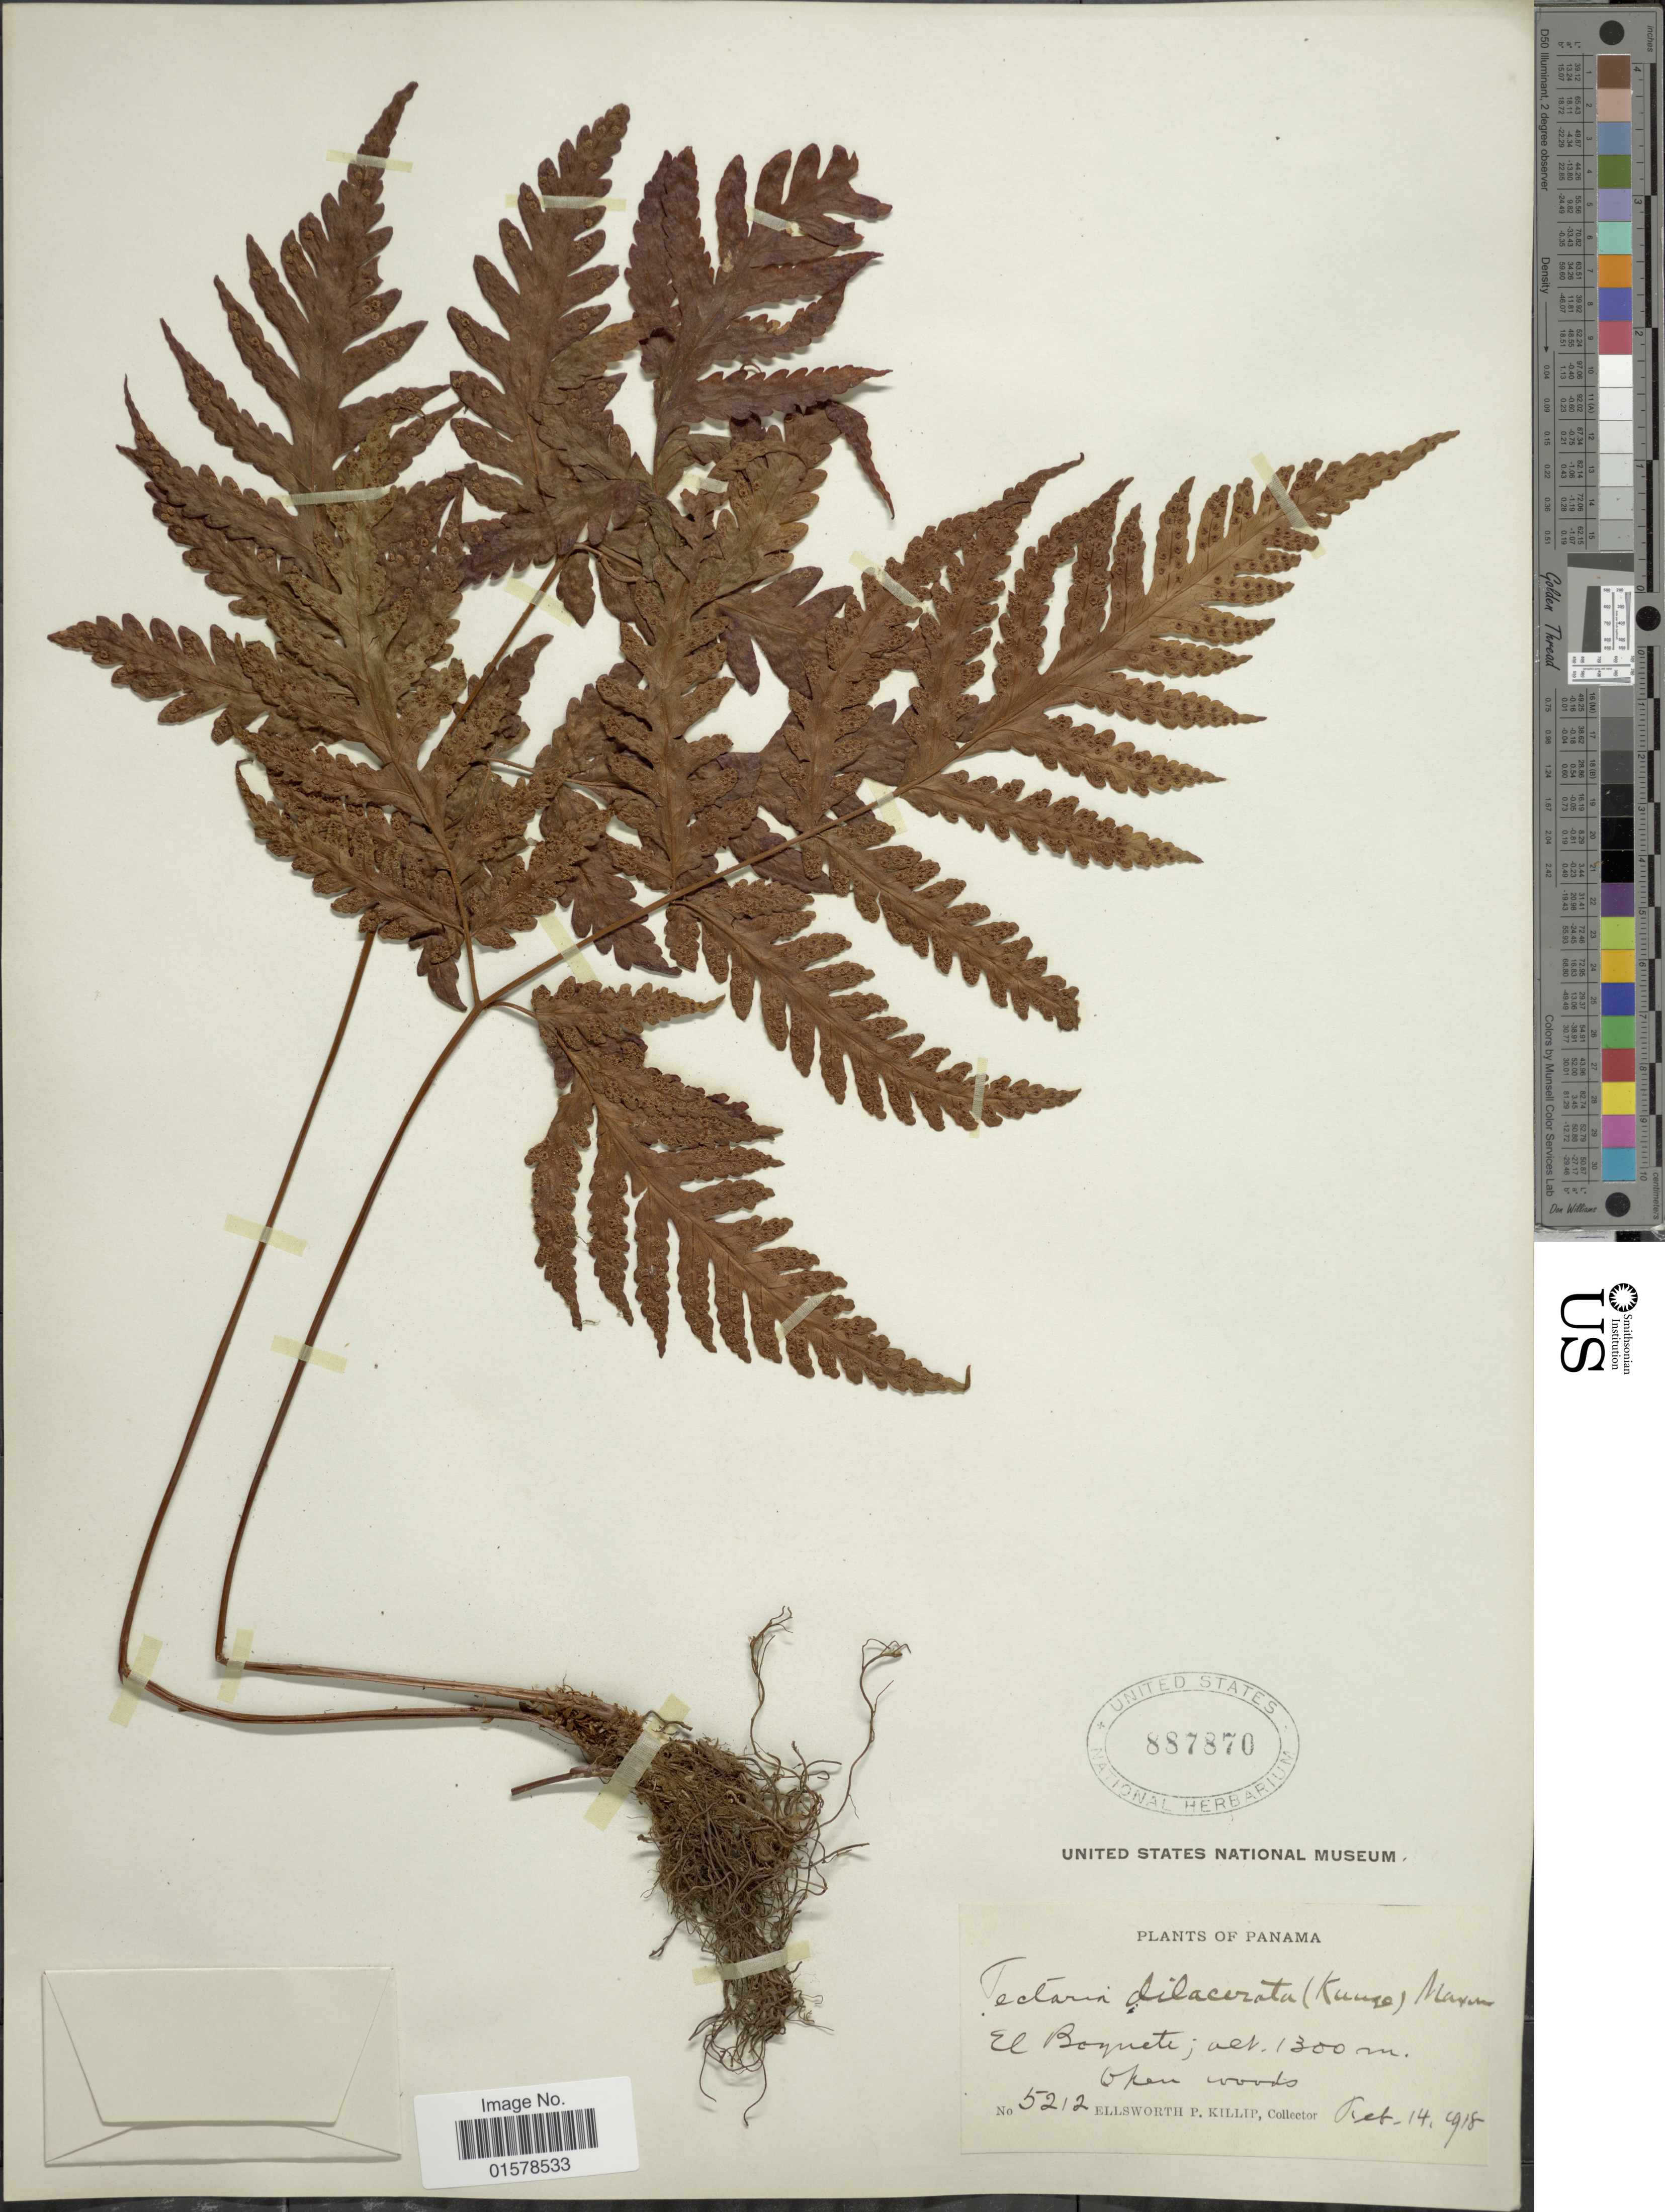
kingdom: Plantae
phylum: Tracheophyta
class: Polypodiopsida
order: Polypodiales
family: Tectariaceae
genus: Tectaria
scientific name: Tectaria mexicana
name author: (Fée) C.V. Morton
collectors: E. P. Killip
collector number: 5212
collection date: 1918-02-14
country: Panama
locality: El Boquete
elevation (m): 1300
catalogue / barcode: US 887870